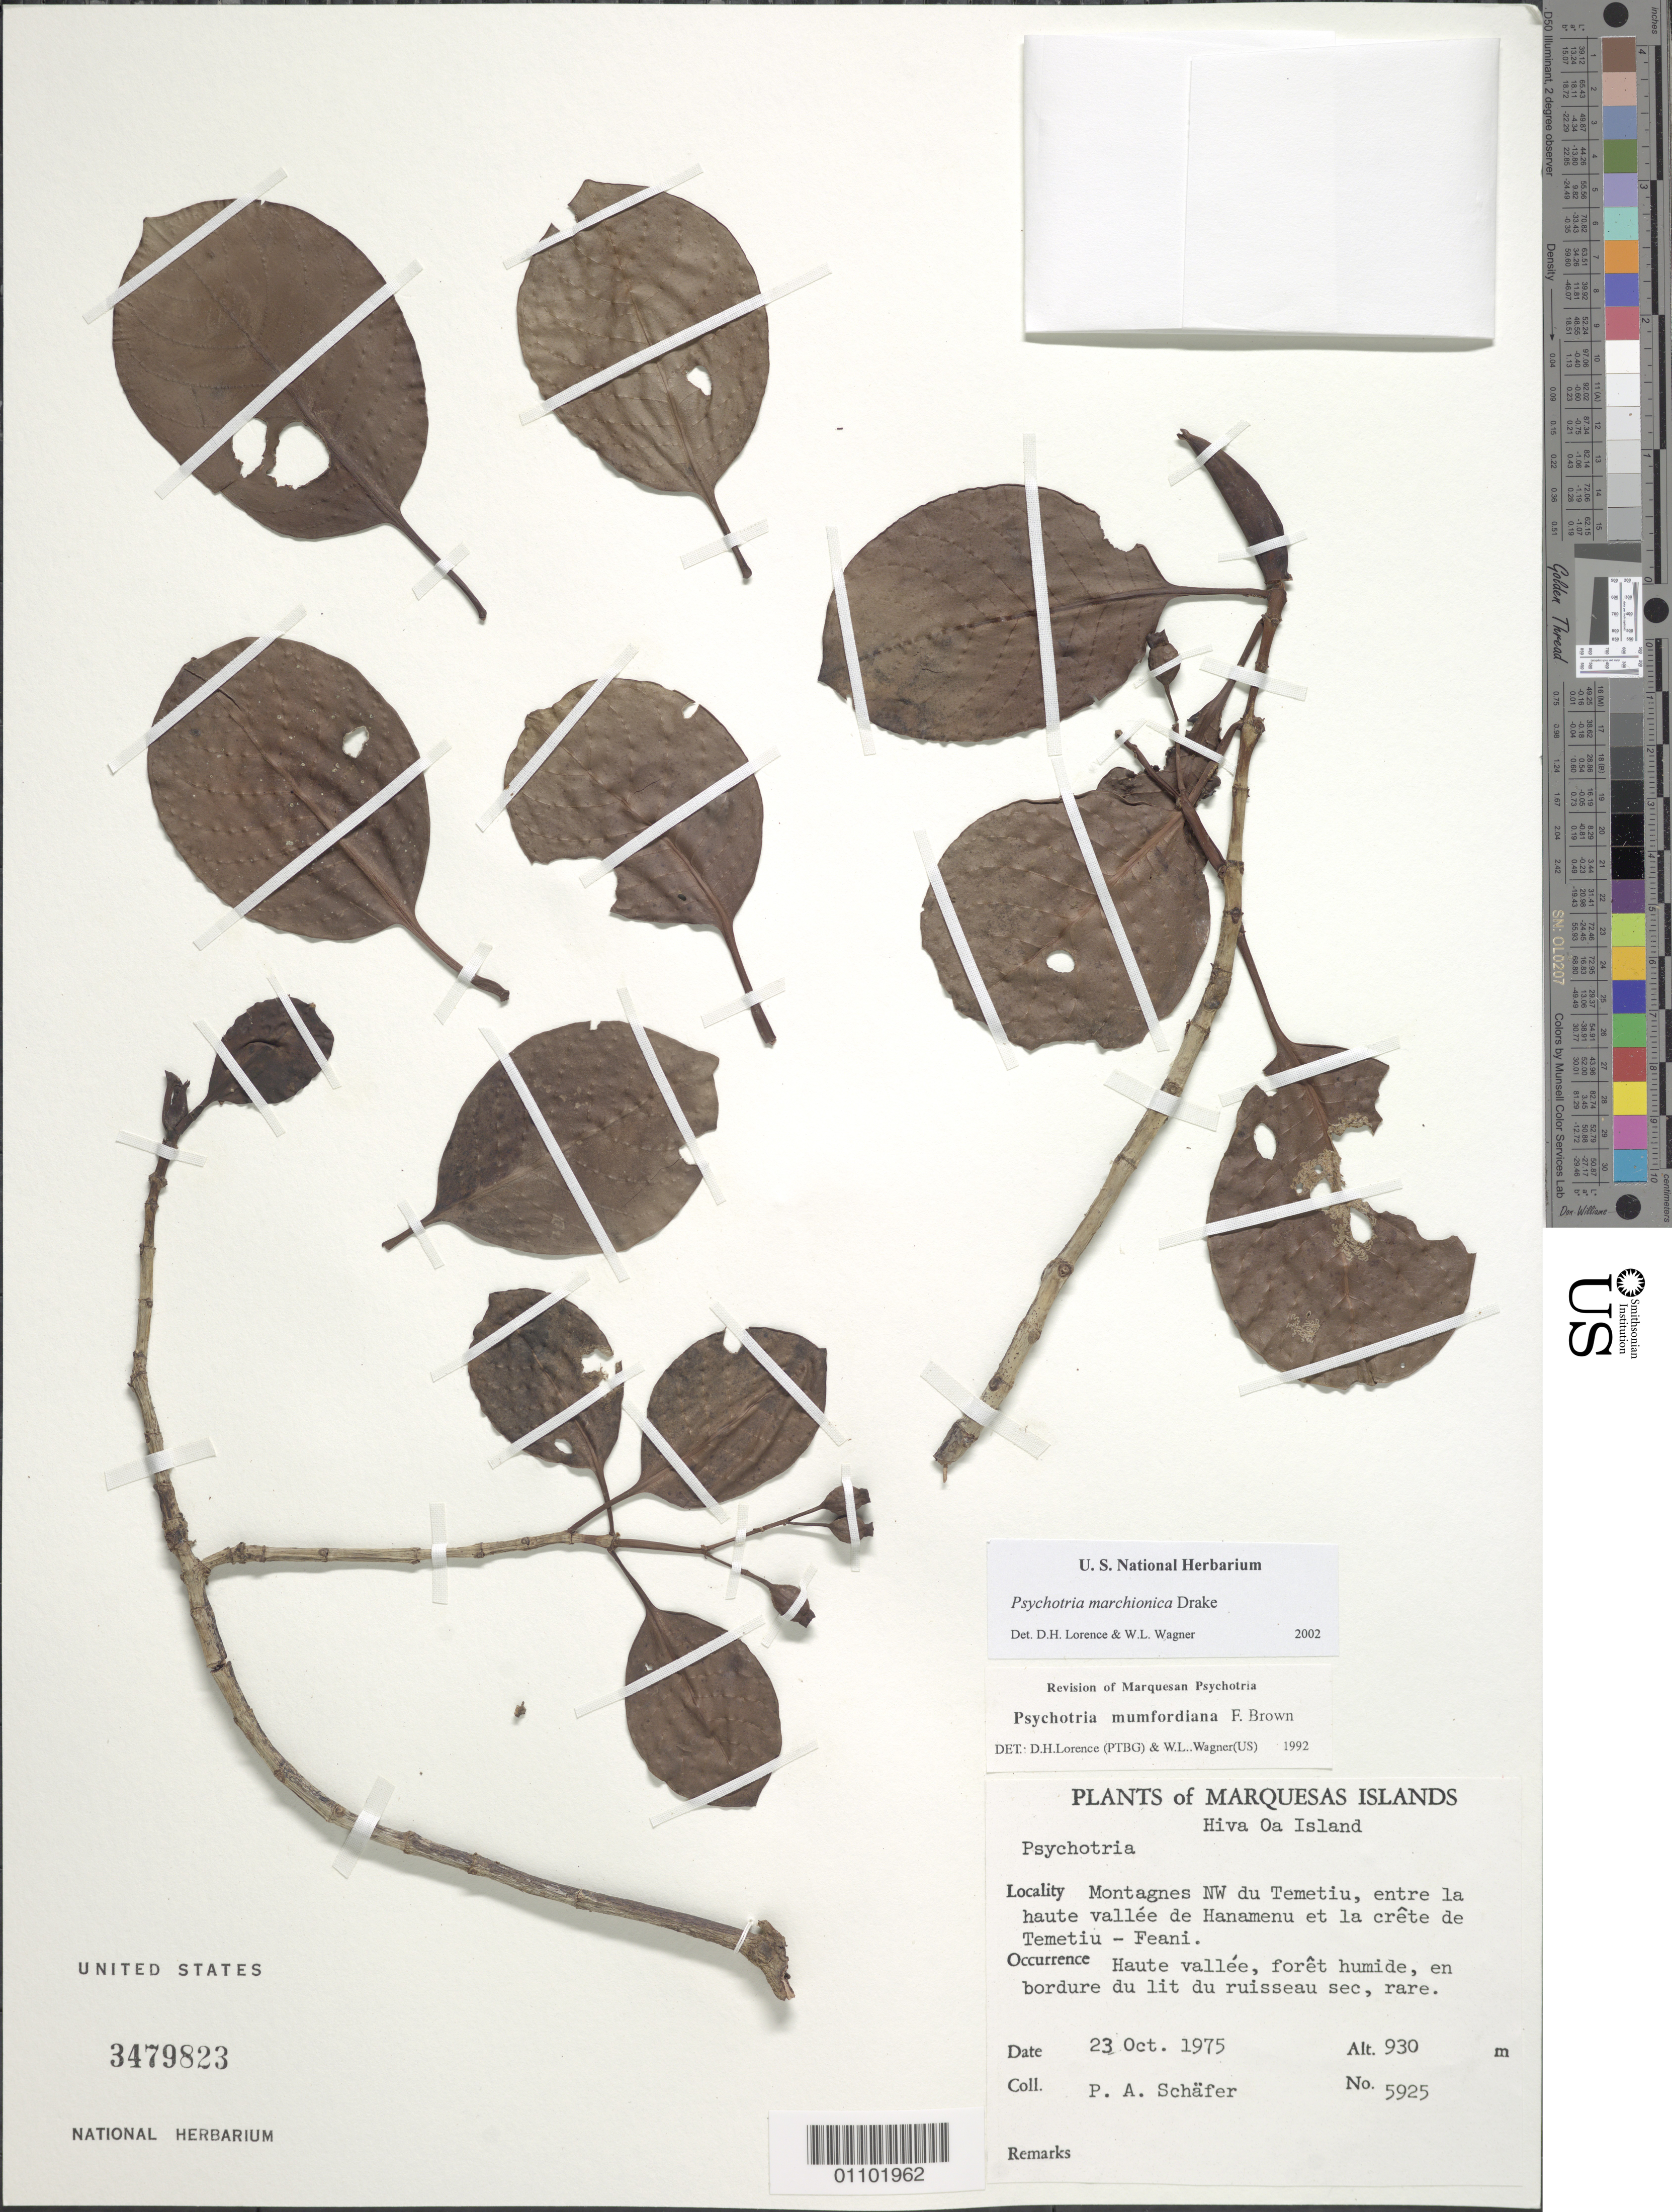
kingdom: Plantae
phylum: Tracheophyta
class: Magnoliopsida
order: Gentianales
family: Rubiaceae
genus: Psychotria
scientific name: Psychotria marchionica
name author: Drake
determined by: Lorence, David H.; Wagner, W. H.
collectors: P. A. Schäfer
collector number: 5925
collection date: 1975-10-23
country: French Polynesia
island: Hiva Oa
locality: Montagnes NW du Temetiu, entre la haute vallée de Hanamenu et la crête de Temetiu-Feani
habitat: Haute vallee, foret humide, en bordure du lit du ruisseau sec, rare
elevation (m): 930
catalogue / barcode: US 3479823